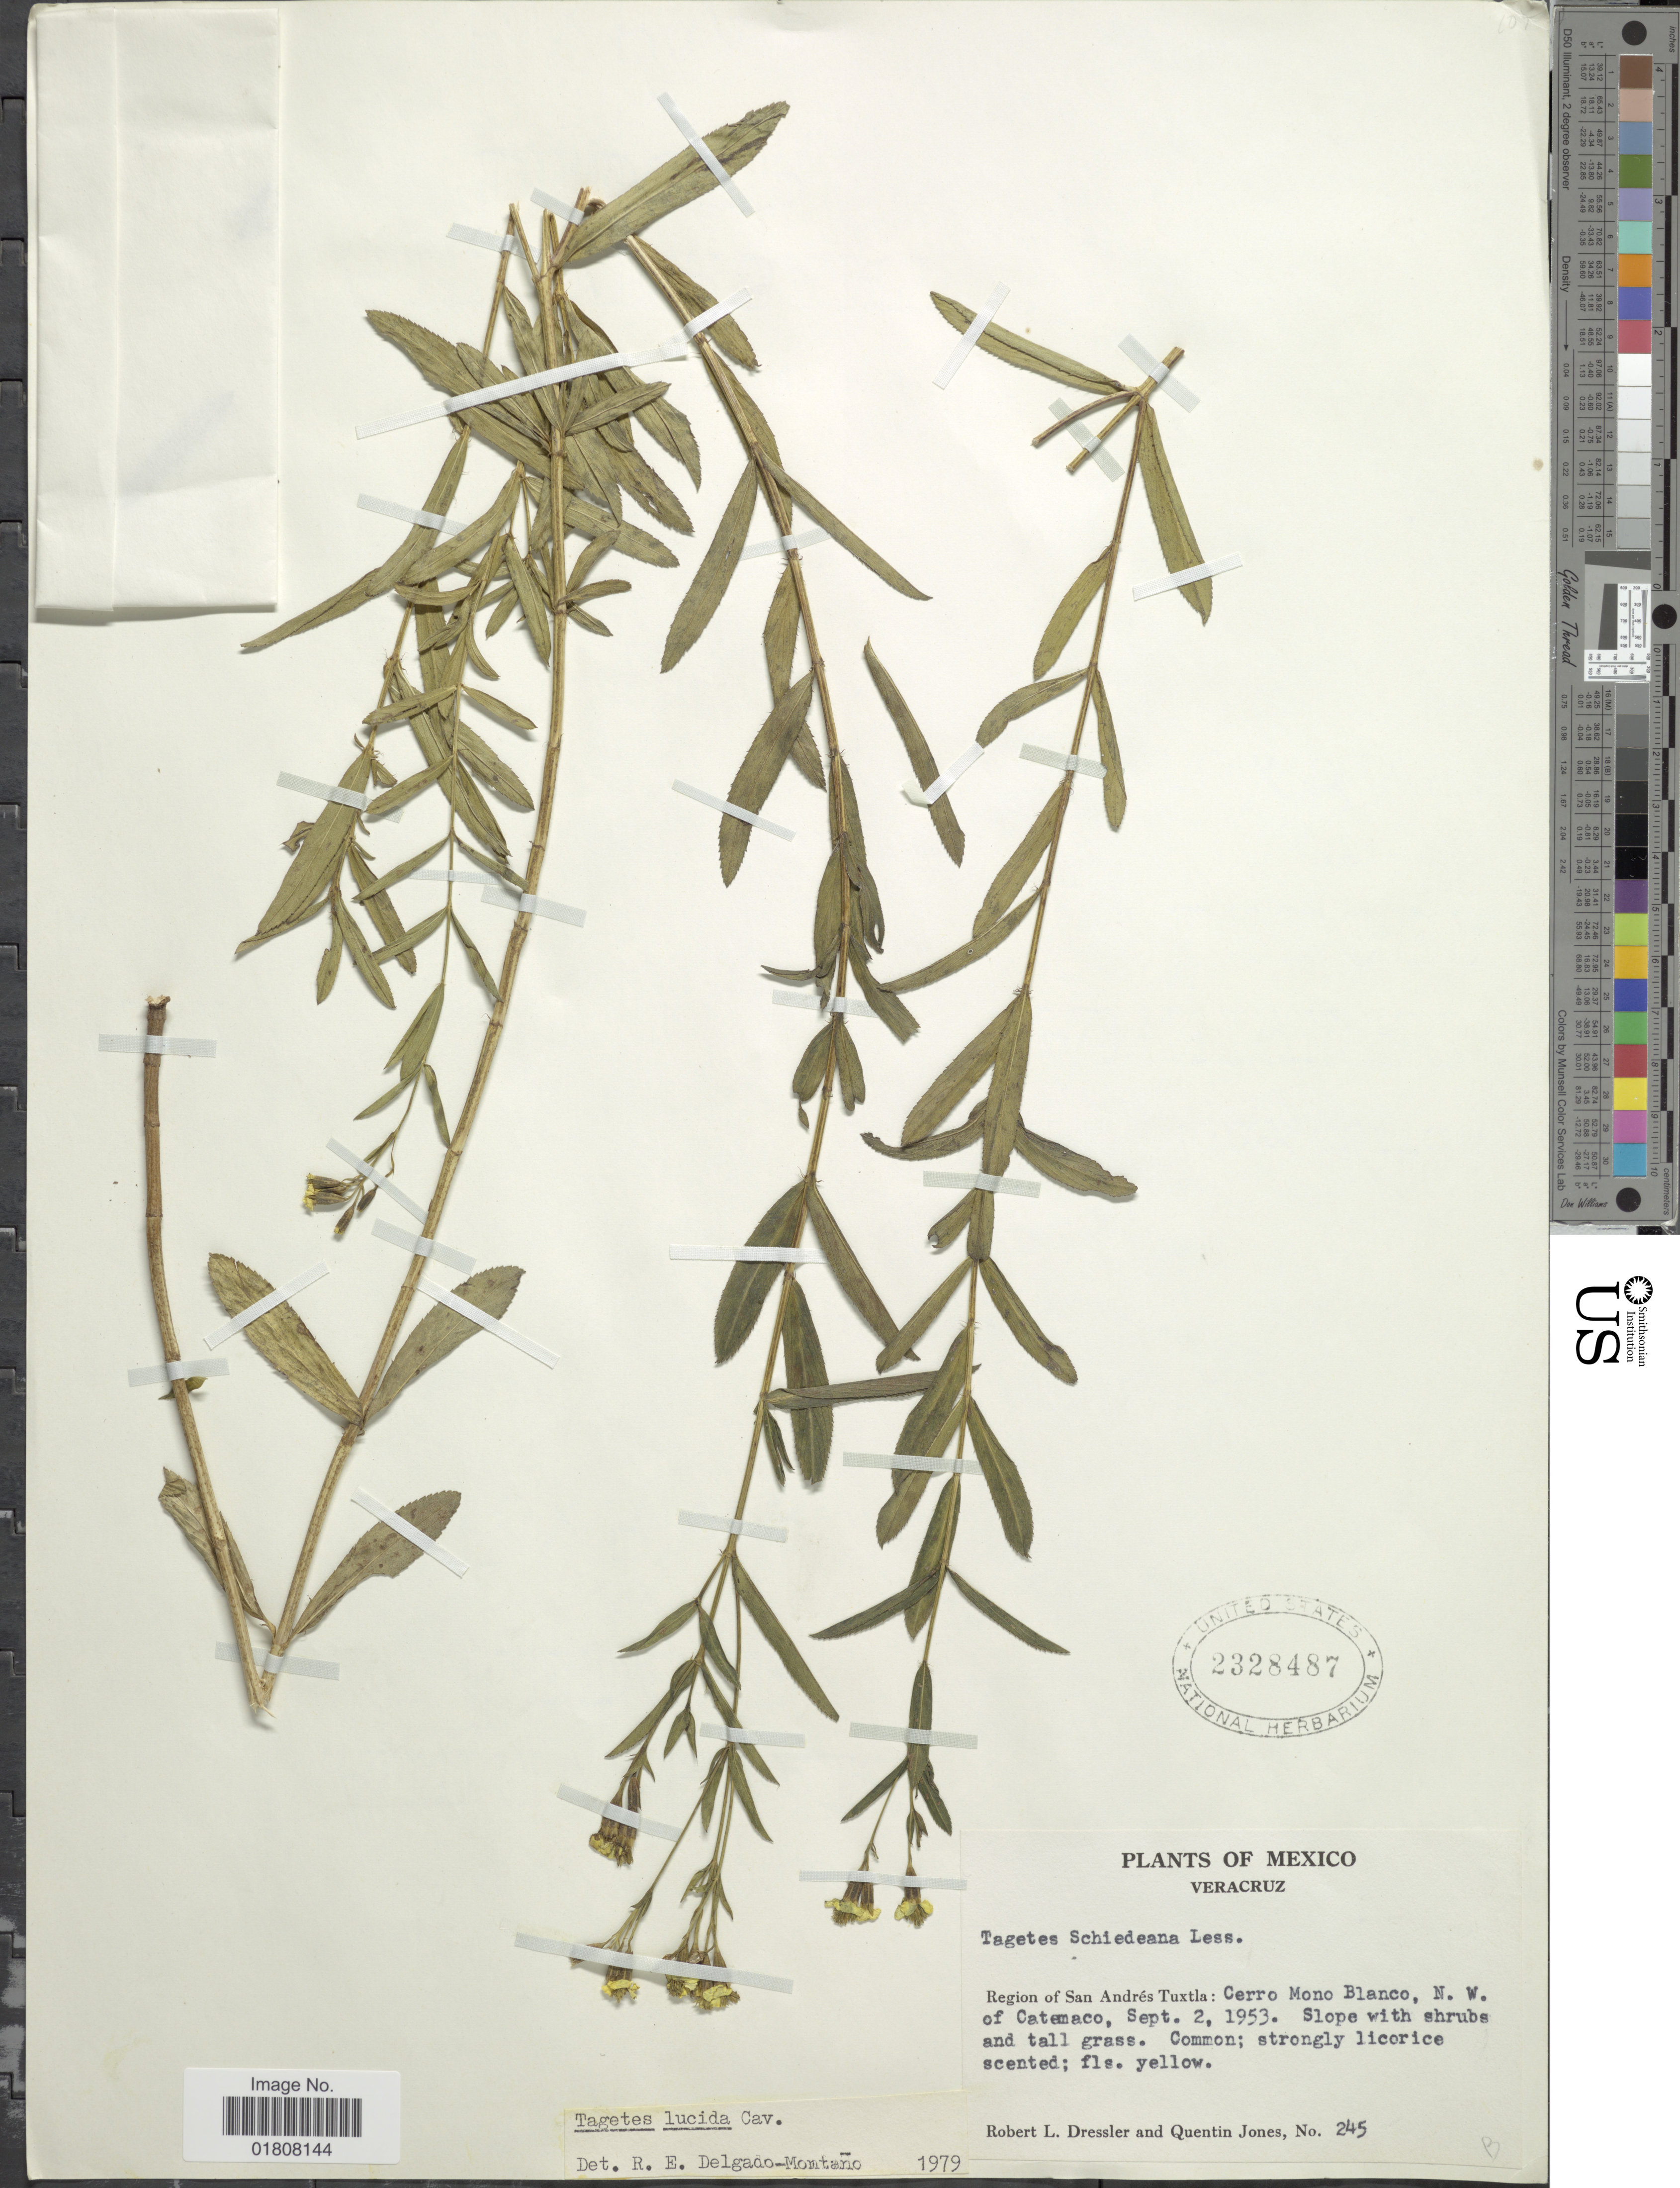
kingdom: Plantae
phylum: Tracheophyta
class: Magnoliopsida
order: Asterales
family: Asteraceae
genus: Tagetes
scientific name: Tagetes lucida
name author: Cav.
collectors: R. Dressler & Q. Jones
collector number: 245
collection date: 1953-09-02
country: Mexico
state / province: Veracruz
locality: Veracruz, Region of San Andres Tuxtla, Cerro Mono Blanco, N. W. of Catemaco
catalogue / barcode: US 2328487